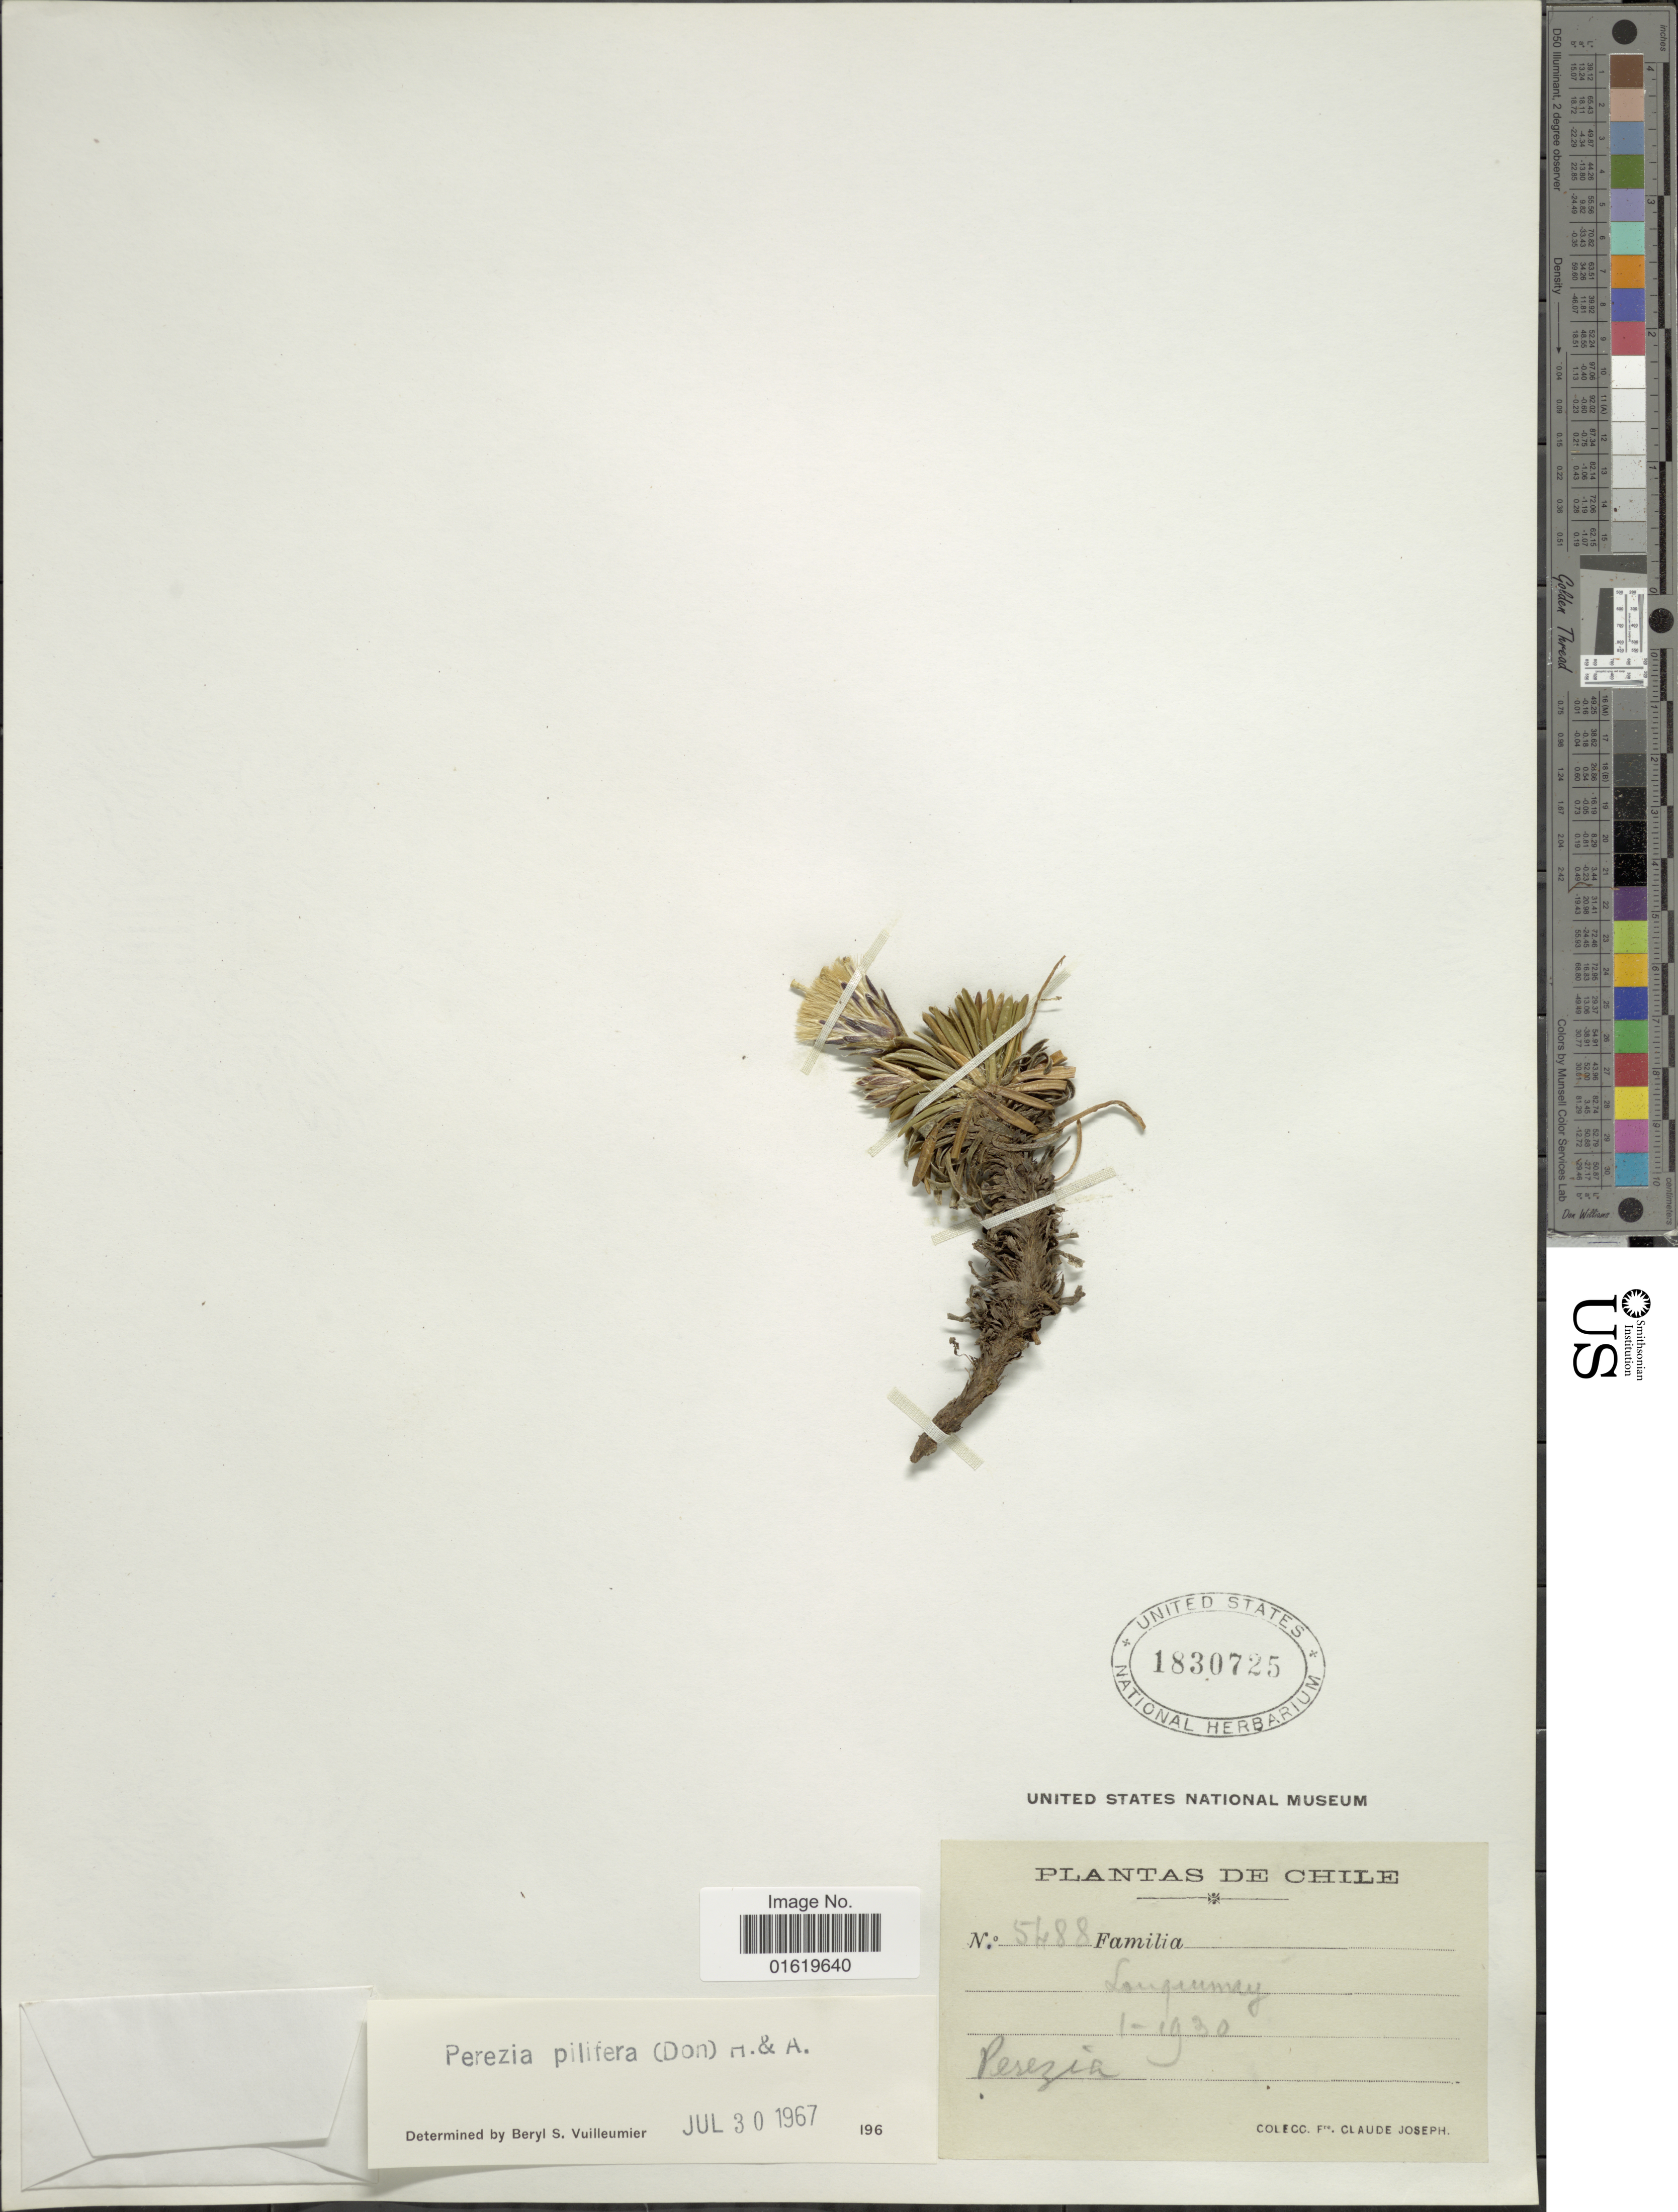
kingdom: Plantae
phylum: Tracheophyta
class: Magnoliopsida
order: Asterales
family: Asteraceae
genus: Perezia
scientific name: Perezia pilifera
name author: (D. Don) Hook. & Arn.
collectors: Bro. Claude-Joseph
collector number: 5488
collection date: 1930-01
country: Chile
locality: Lonquimay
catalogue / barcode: US 1830725